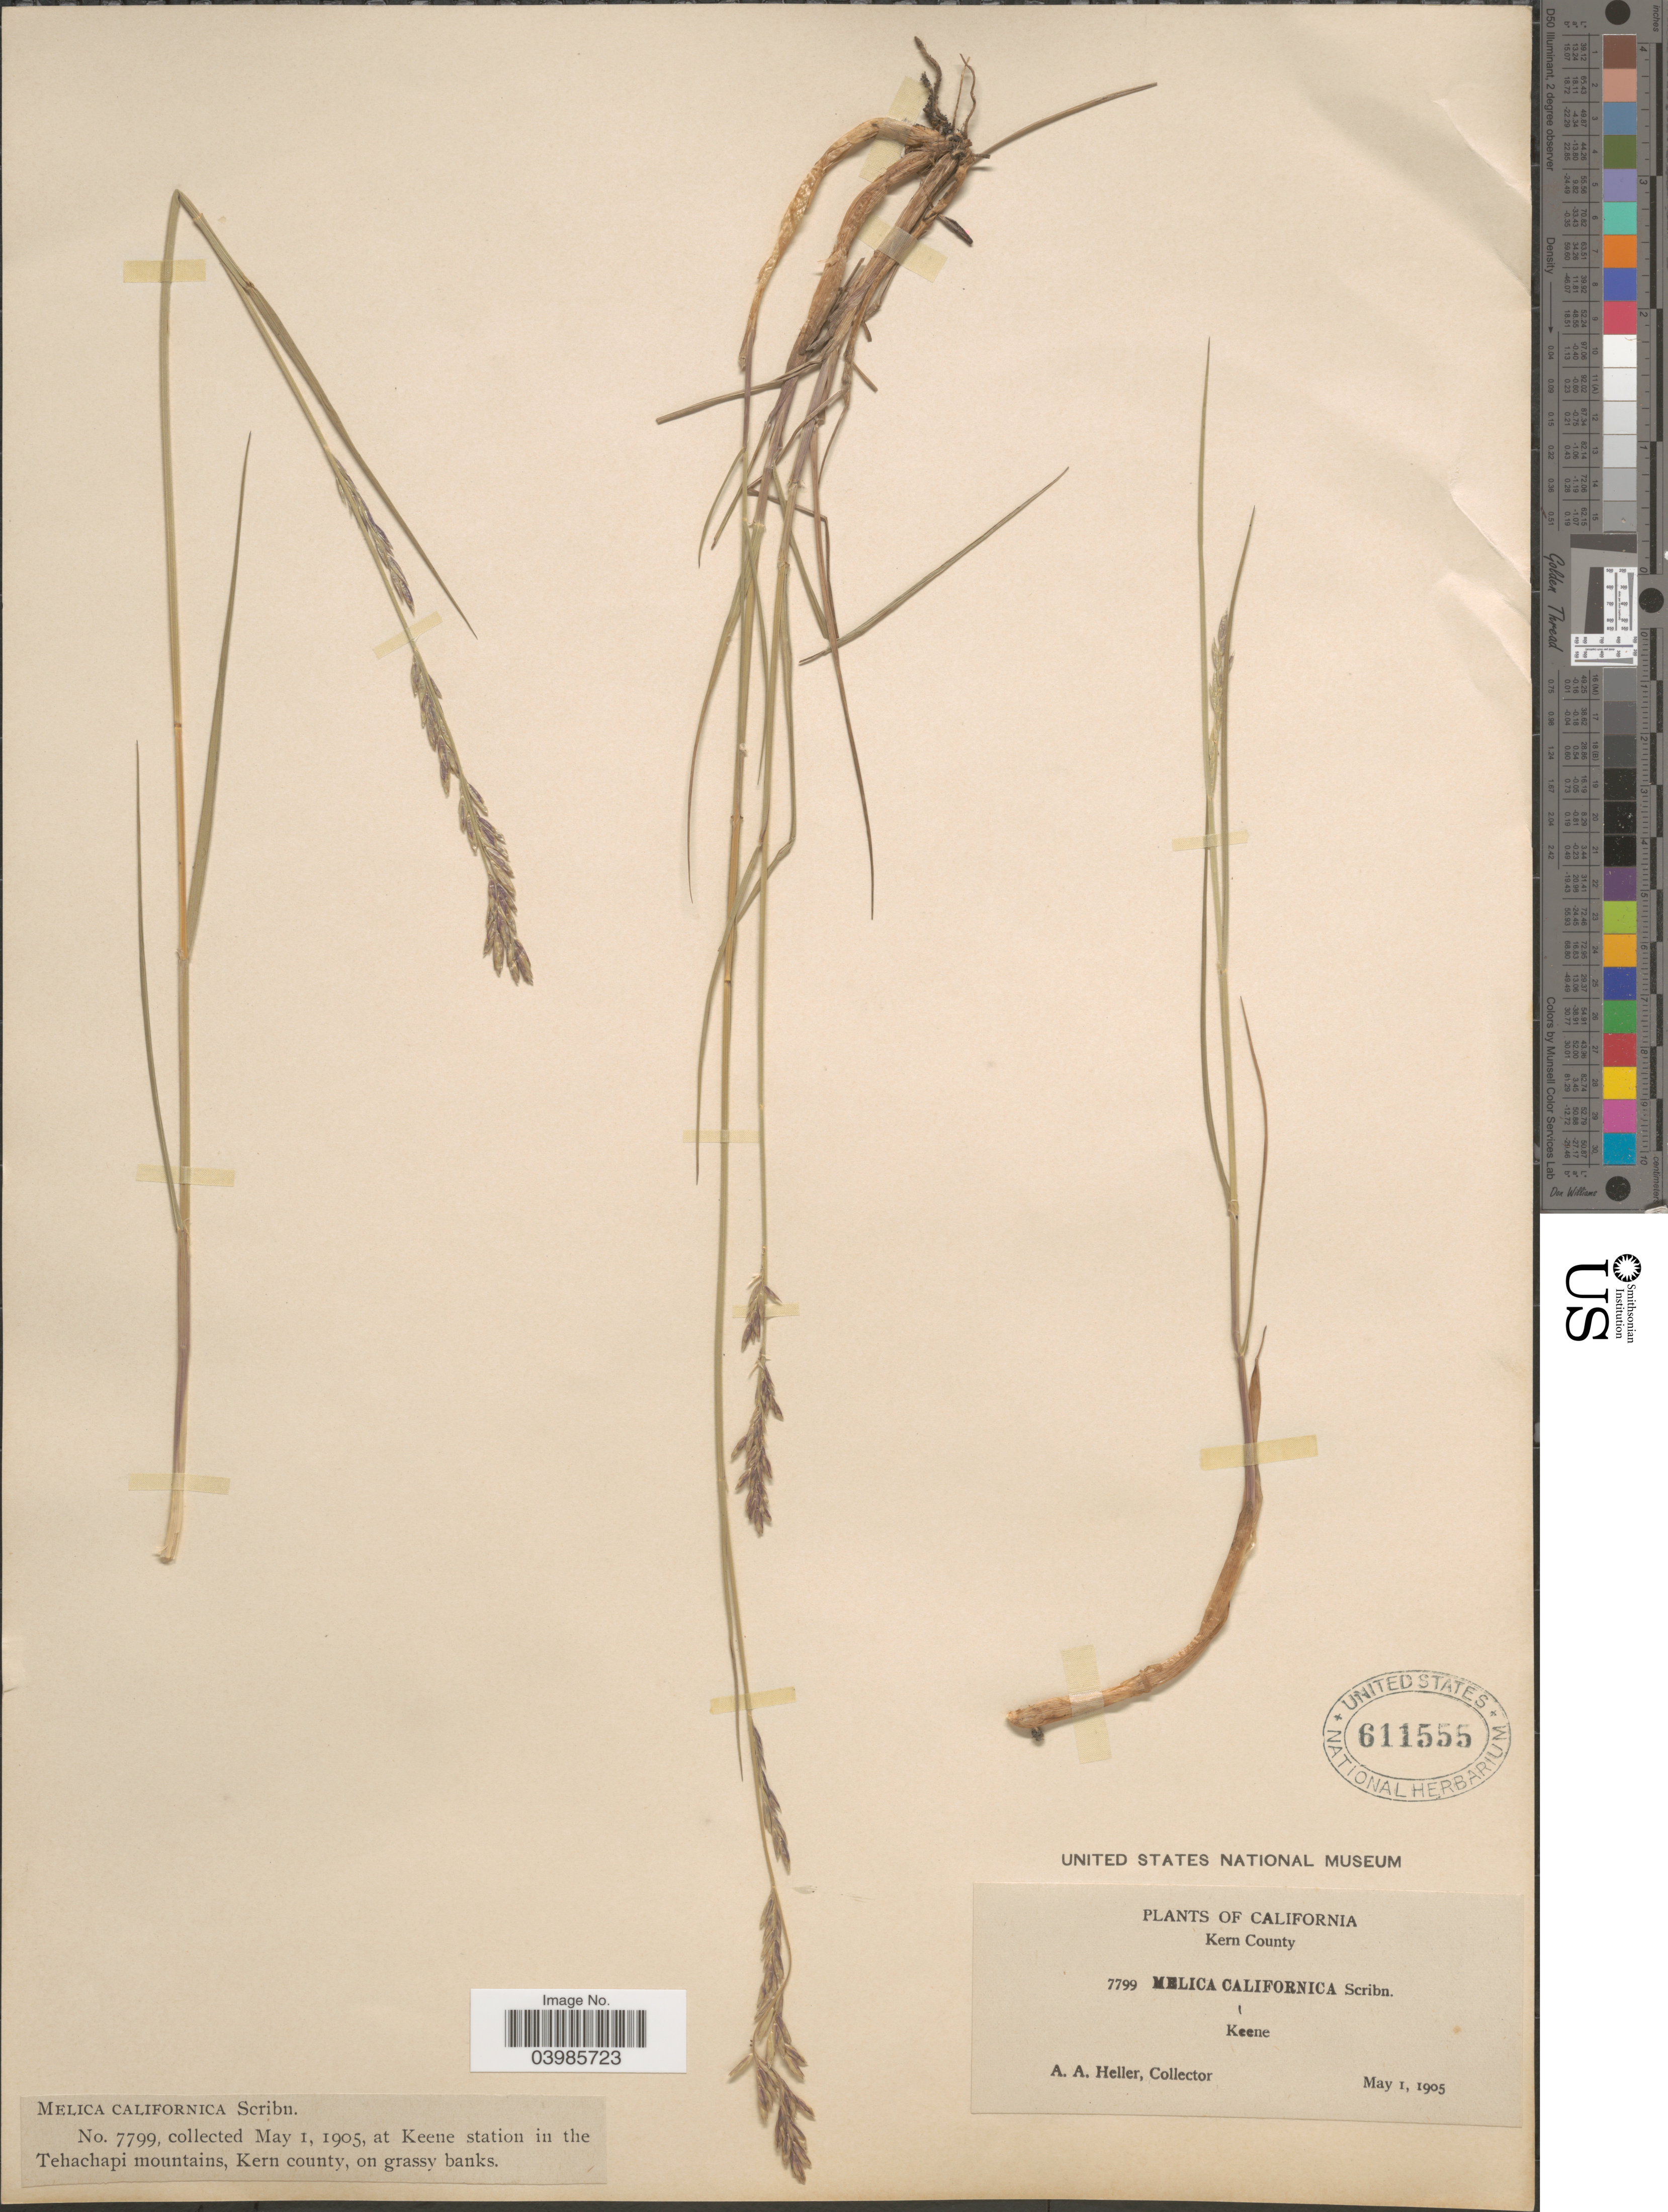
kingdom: Plantae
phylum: Tracheophyta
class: Liliopsida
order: Poales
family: Poaceae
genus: Melica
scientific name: Melica californica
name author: Scribn.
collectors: A. A. Heller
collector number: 7799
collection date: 1905-05-01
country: United States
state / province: California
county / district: Kern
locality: Kern County. Keene. At Keene station in the Tehachapi mountains, Kern county, on grassy banks.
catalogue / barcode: US 611555